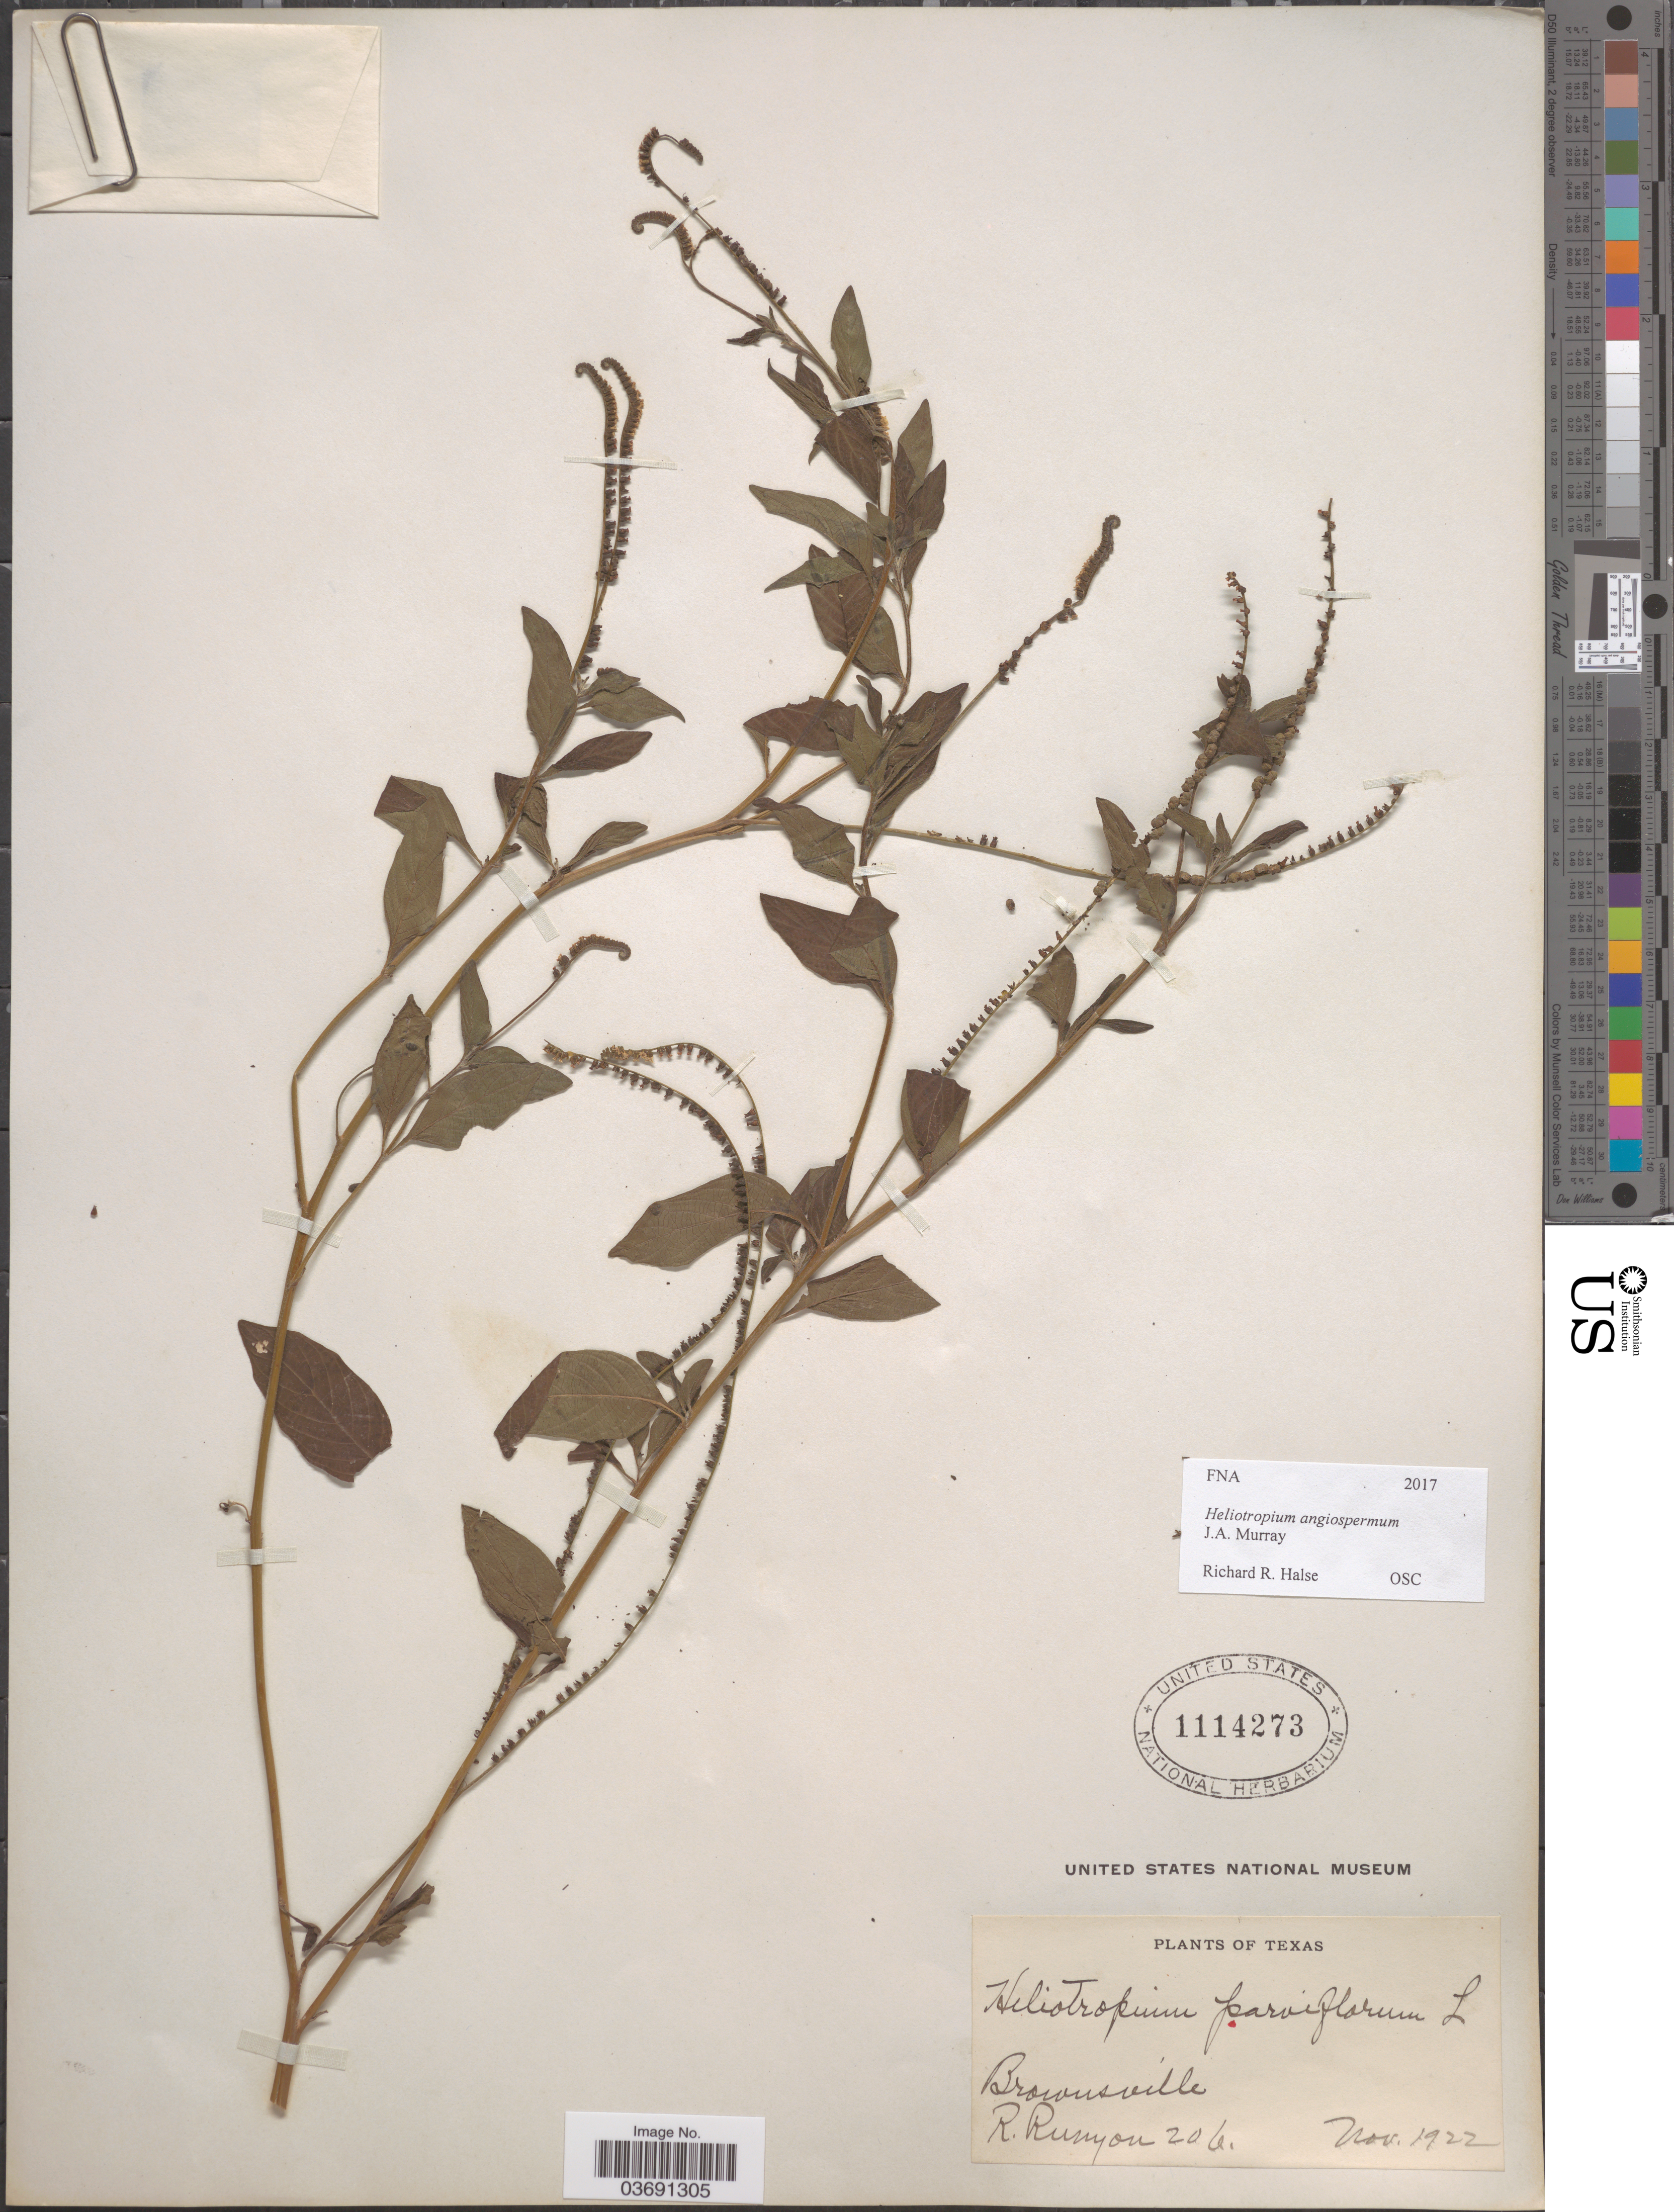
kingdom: Plantae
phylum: Tracheophyta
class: Magnoliopsida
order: Boraginales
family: Heliotropiaceae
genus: Heliotropium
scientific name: Heliotropium angiospermum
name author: Murray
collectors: R. Runyon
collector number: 206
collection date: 1922-11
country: United States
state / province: Texas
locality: Brownsville.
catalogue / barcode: US 1114273